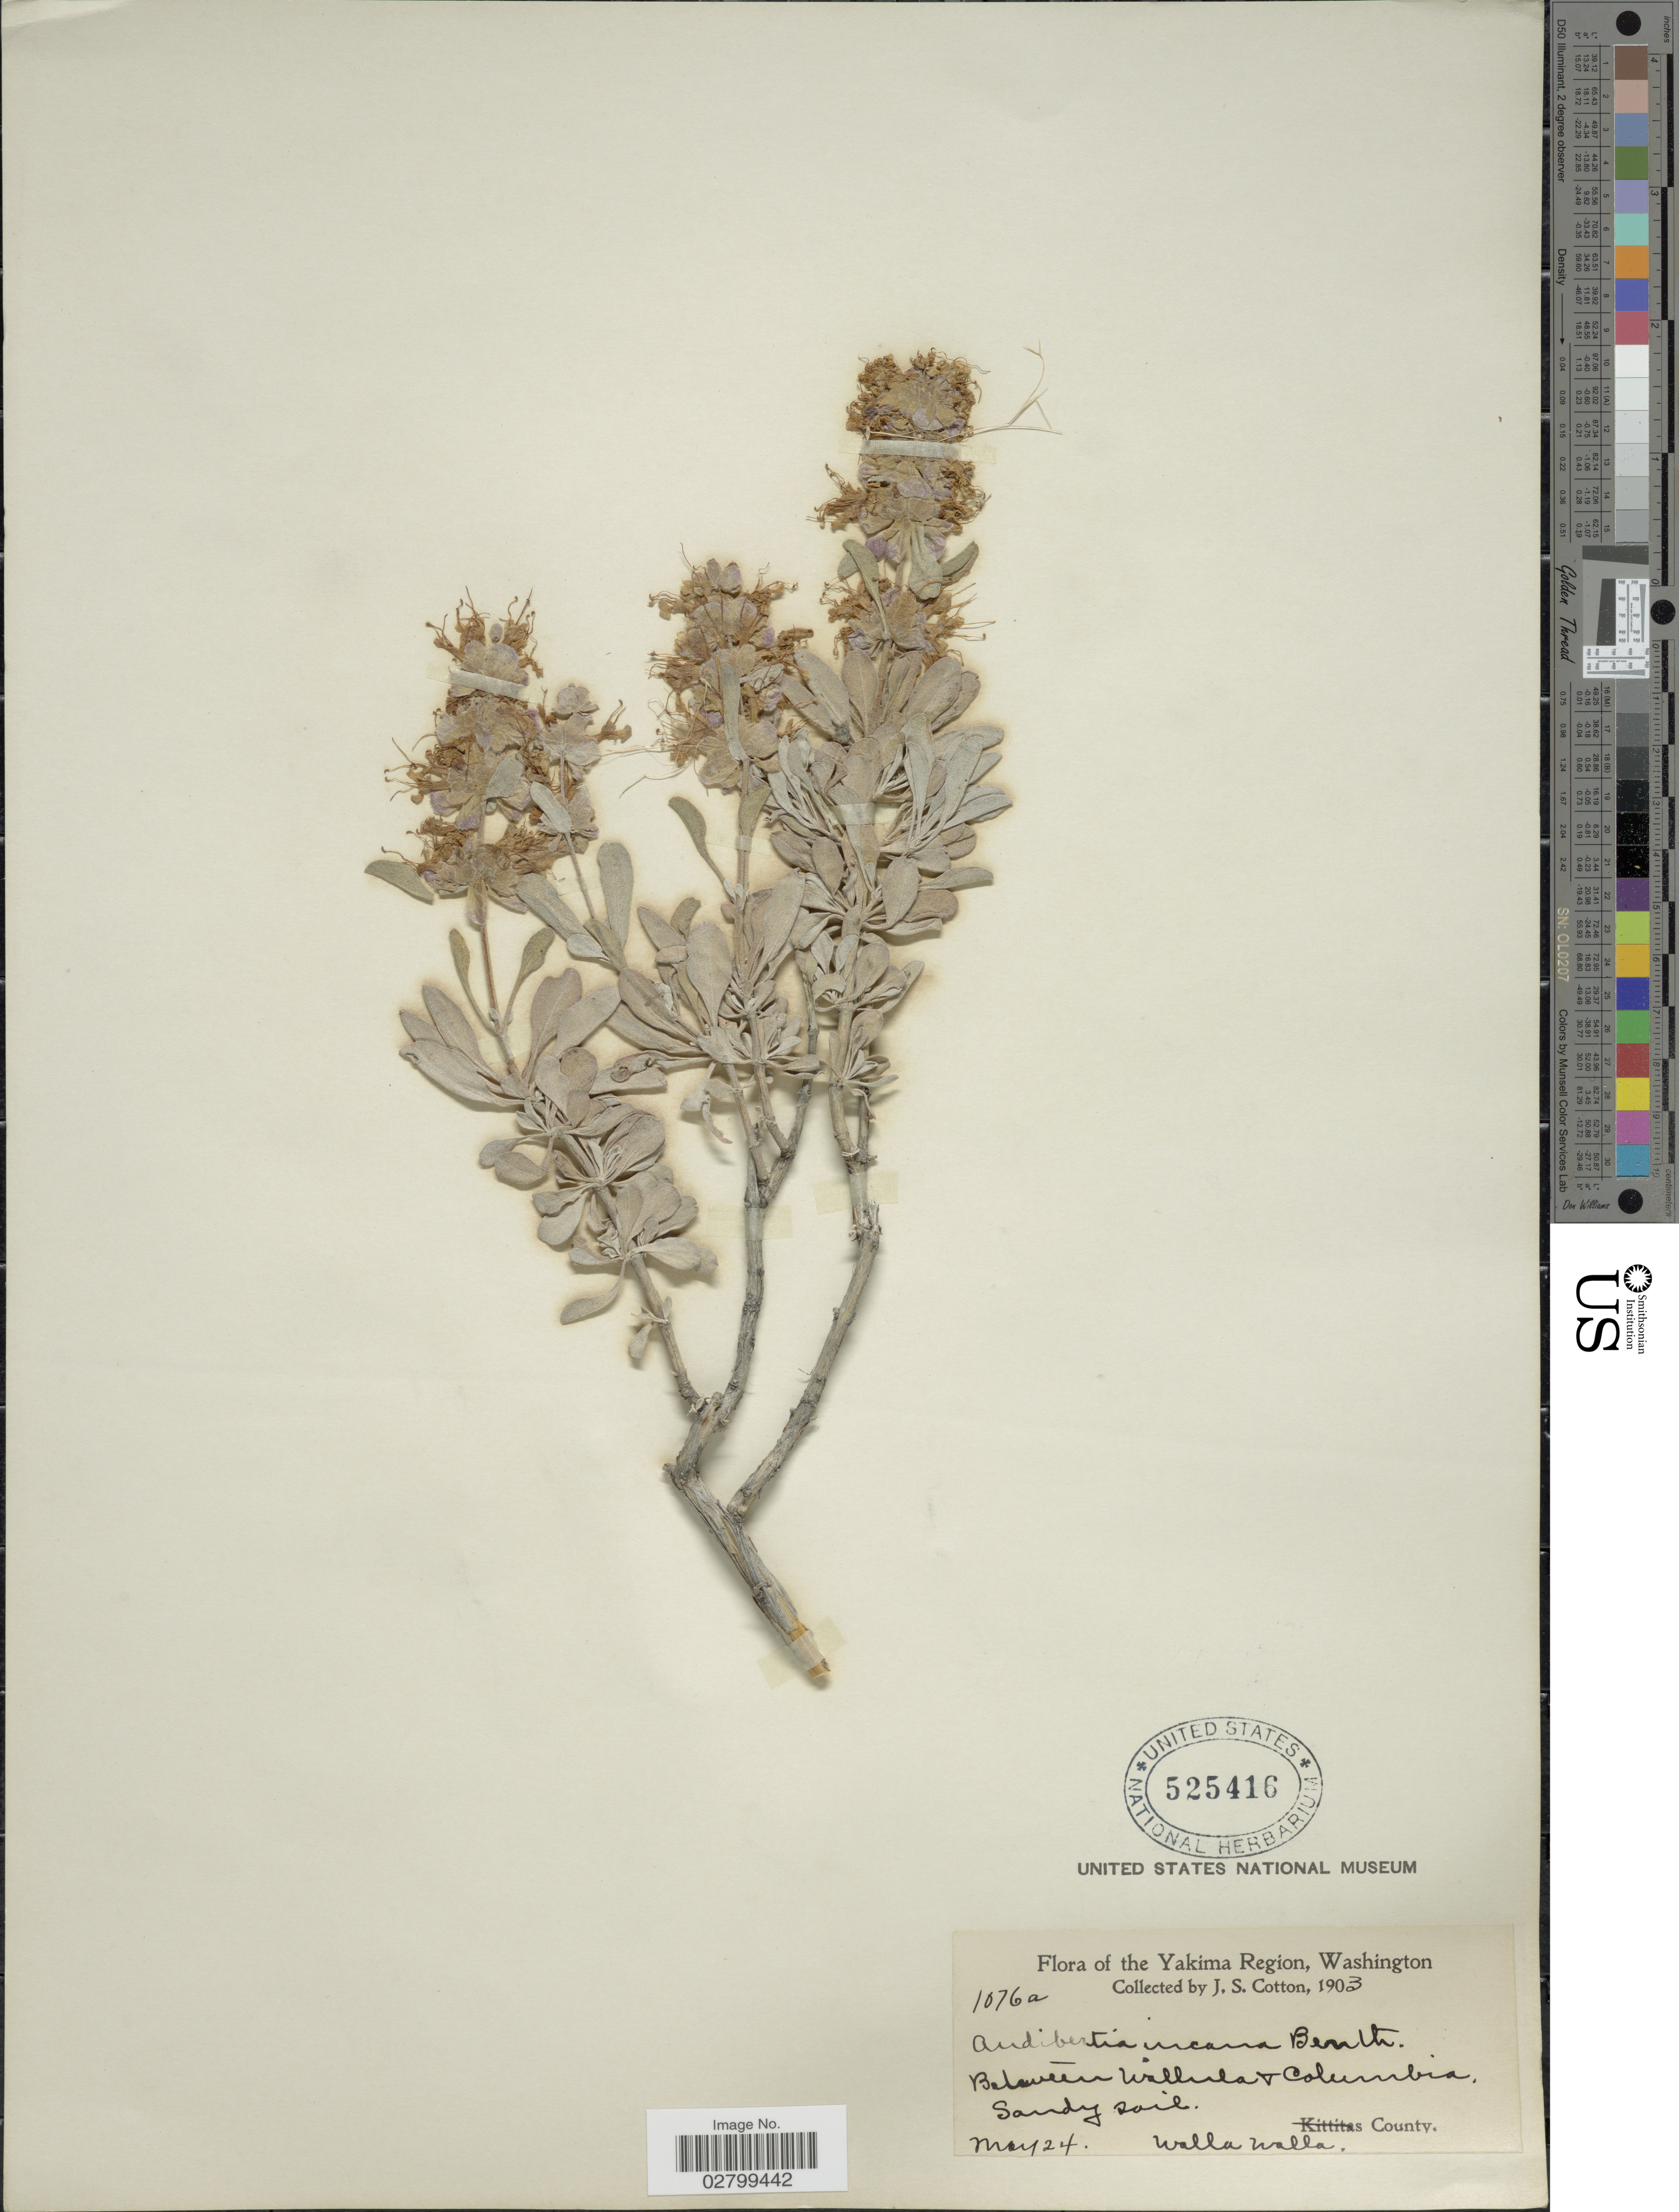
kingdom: Plantae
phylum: Tracheophyta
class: Magnoliopsida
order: Lamiales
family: Lamiaceae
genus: Salvia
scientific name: Salvia dorrii var. incana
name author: (Benth.) Strachan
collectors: J. S. Cotton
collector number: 1076a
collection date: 1903-05-24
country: United States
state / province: Washington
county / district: Walla Walla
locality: Yakima Region. Between Wallula & Columbia. Walla Walla County.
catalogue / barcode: US 525416